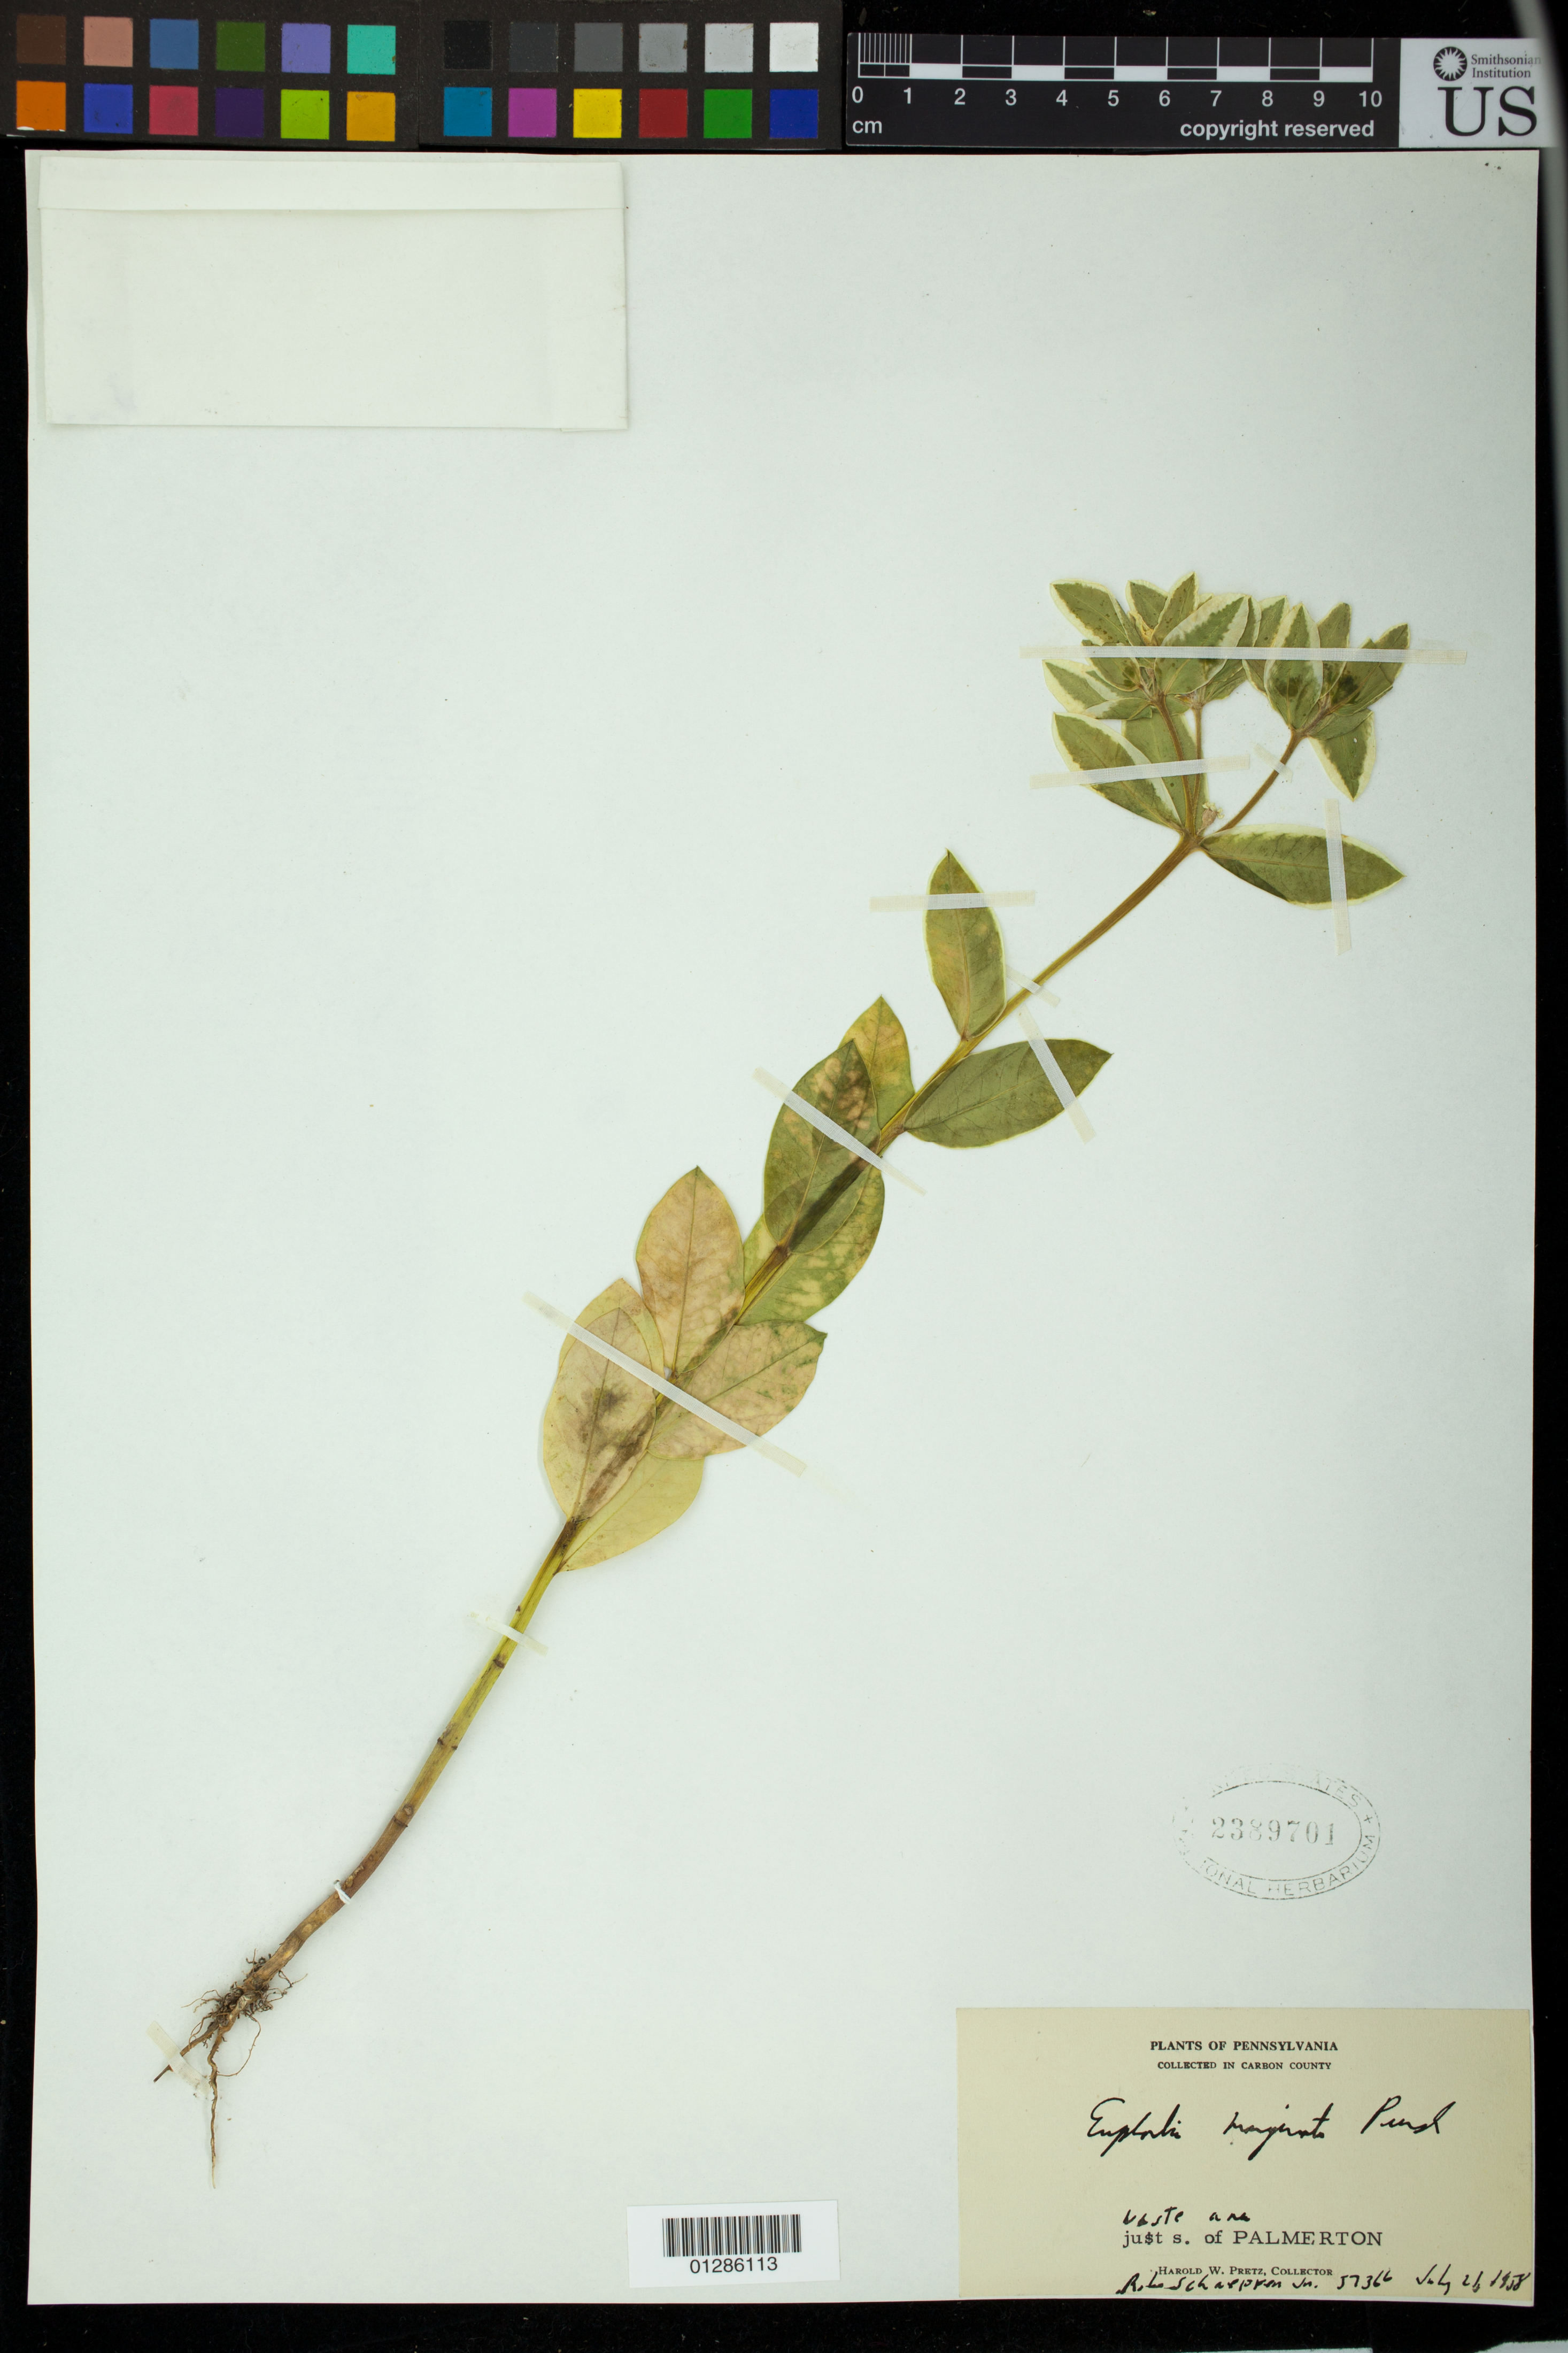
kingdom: Plantae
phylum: Tracheophyta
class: Magnoliopsida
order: Malpighiales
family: Euphorbiaceae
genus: Euphorbia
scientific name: Euphorbia marginata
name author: Pursh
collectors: H. W. Pretz & R. L. Schaeffer Jr.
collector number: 57366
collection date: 1958-07-21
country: United States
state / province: Pennsylvania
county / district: Carbon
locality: Just s. of Palmerton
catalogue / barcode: US 2389701